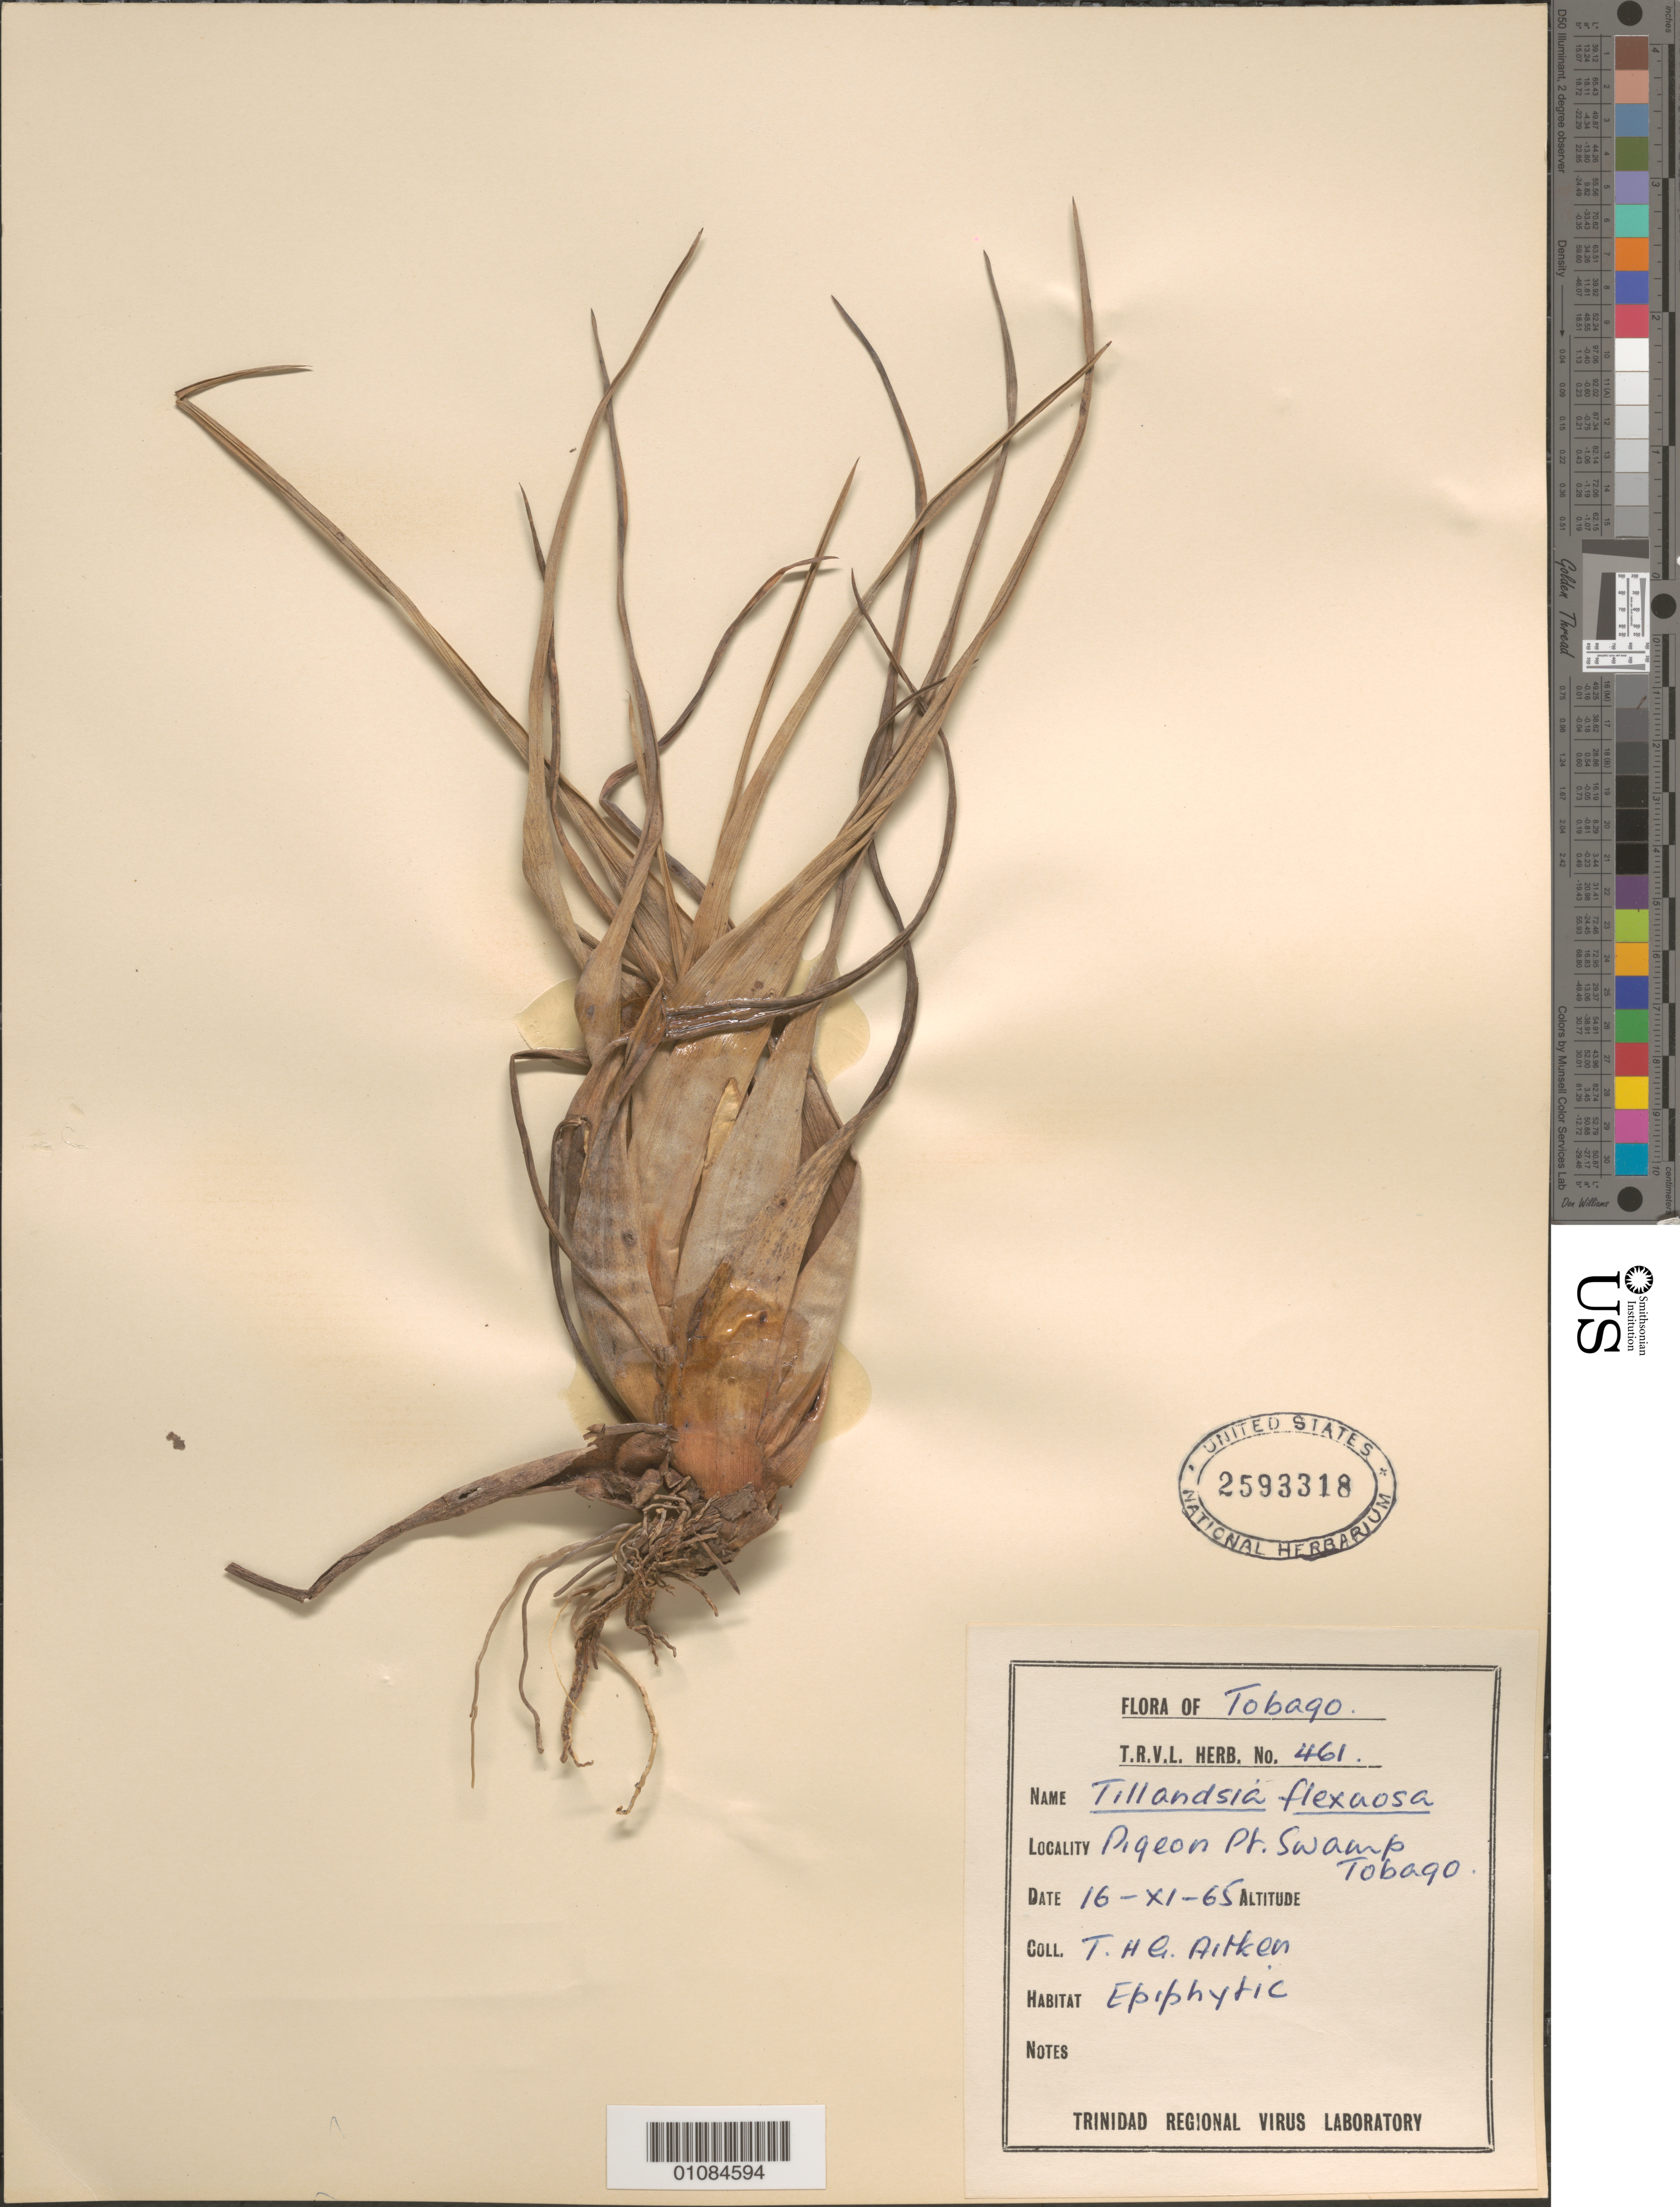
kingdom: Plantae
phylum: Tracheophyta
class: Liliopsida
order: Poales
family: Bromeliaceae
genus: Tillandsia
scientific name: Tillandsia flexuosa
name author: Sw.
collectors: T. Aitken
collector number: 461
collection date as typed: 16 Nov 1965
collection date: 1965-11-16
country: Trinidad and Tobago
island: Tobago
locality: Pigeon Pt. Swamp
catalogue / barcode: US 2593318